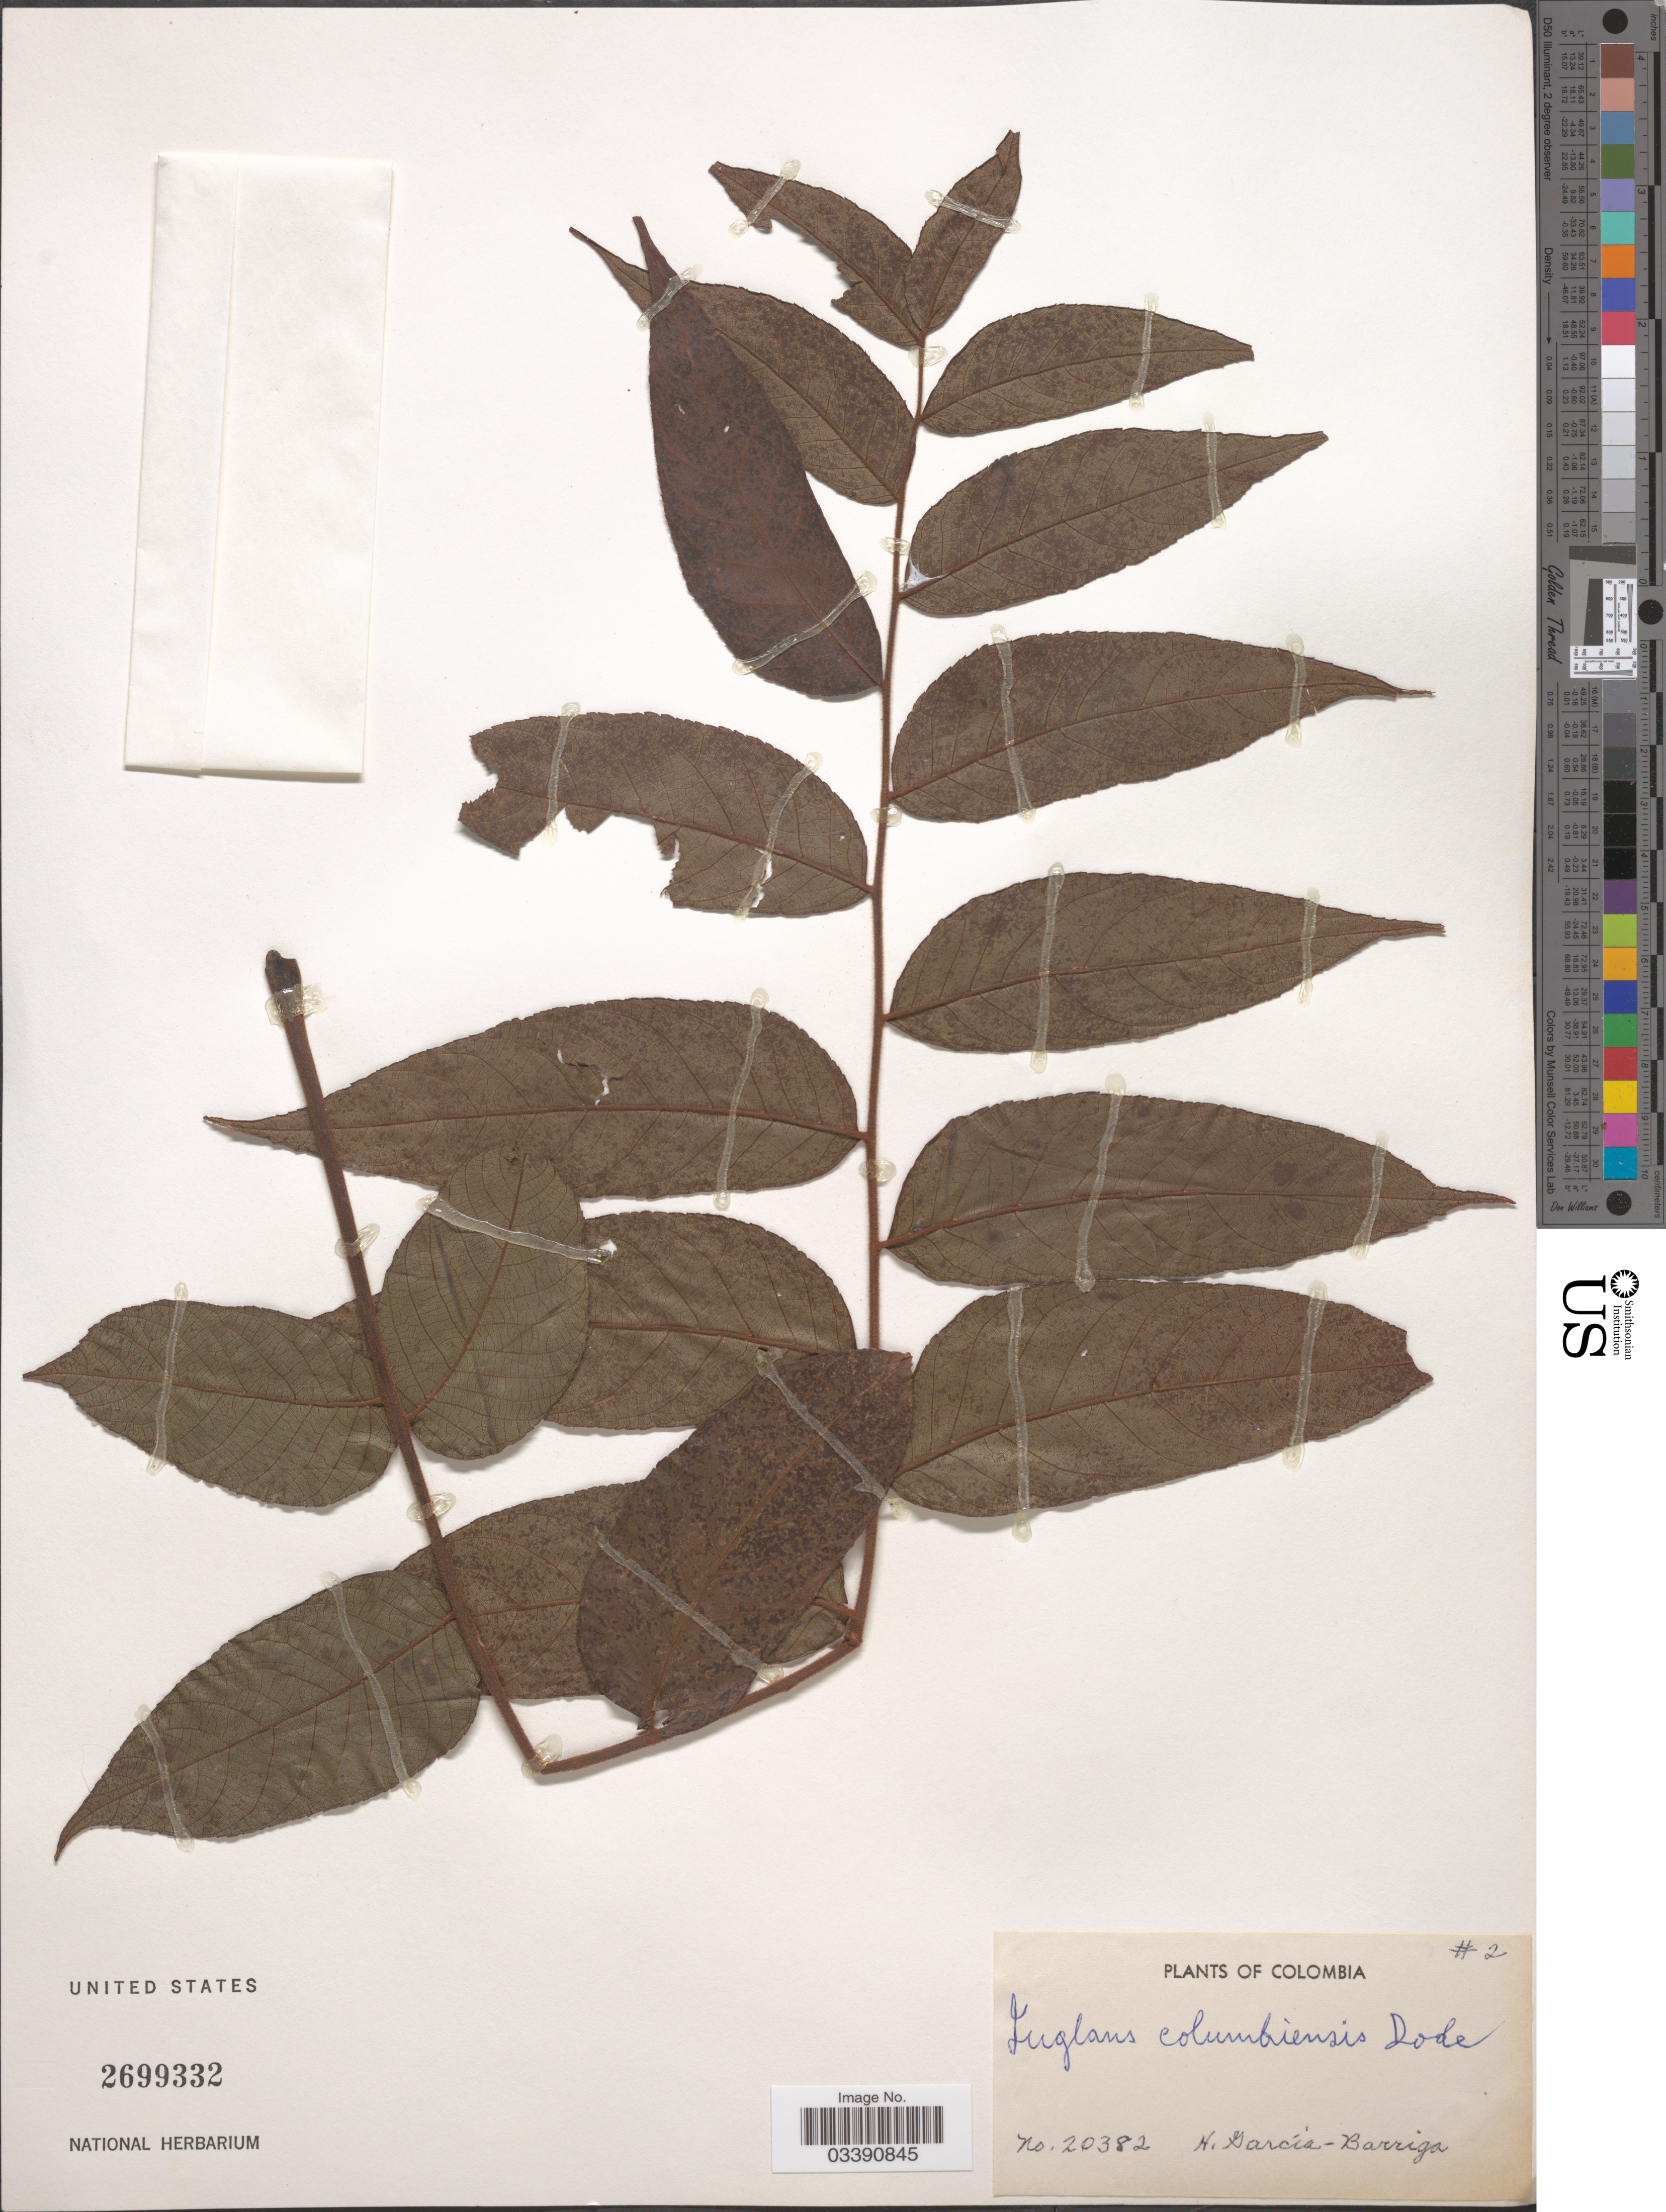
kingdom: Plantae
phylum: Tracheophyta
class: Magnoliopsida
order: Fagales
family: Juglandaceae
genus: Juglans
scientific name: Juglans columbiensis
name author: Dode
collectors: H. García Barriga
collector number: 20382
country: Colombia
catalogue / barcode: US 2699332